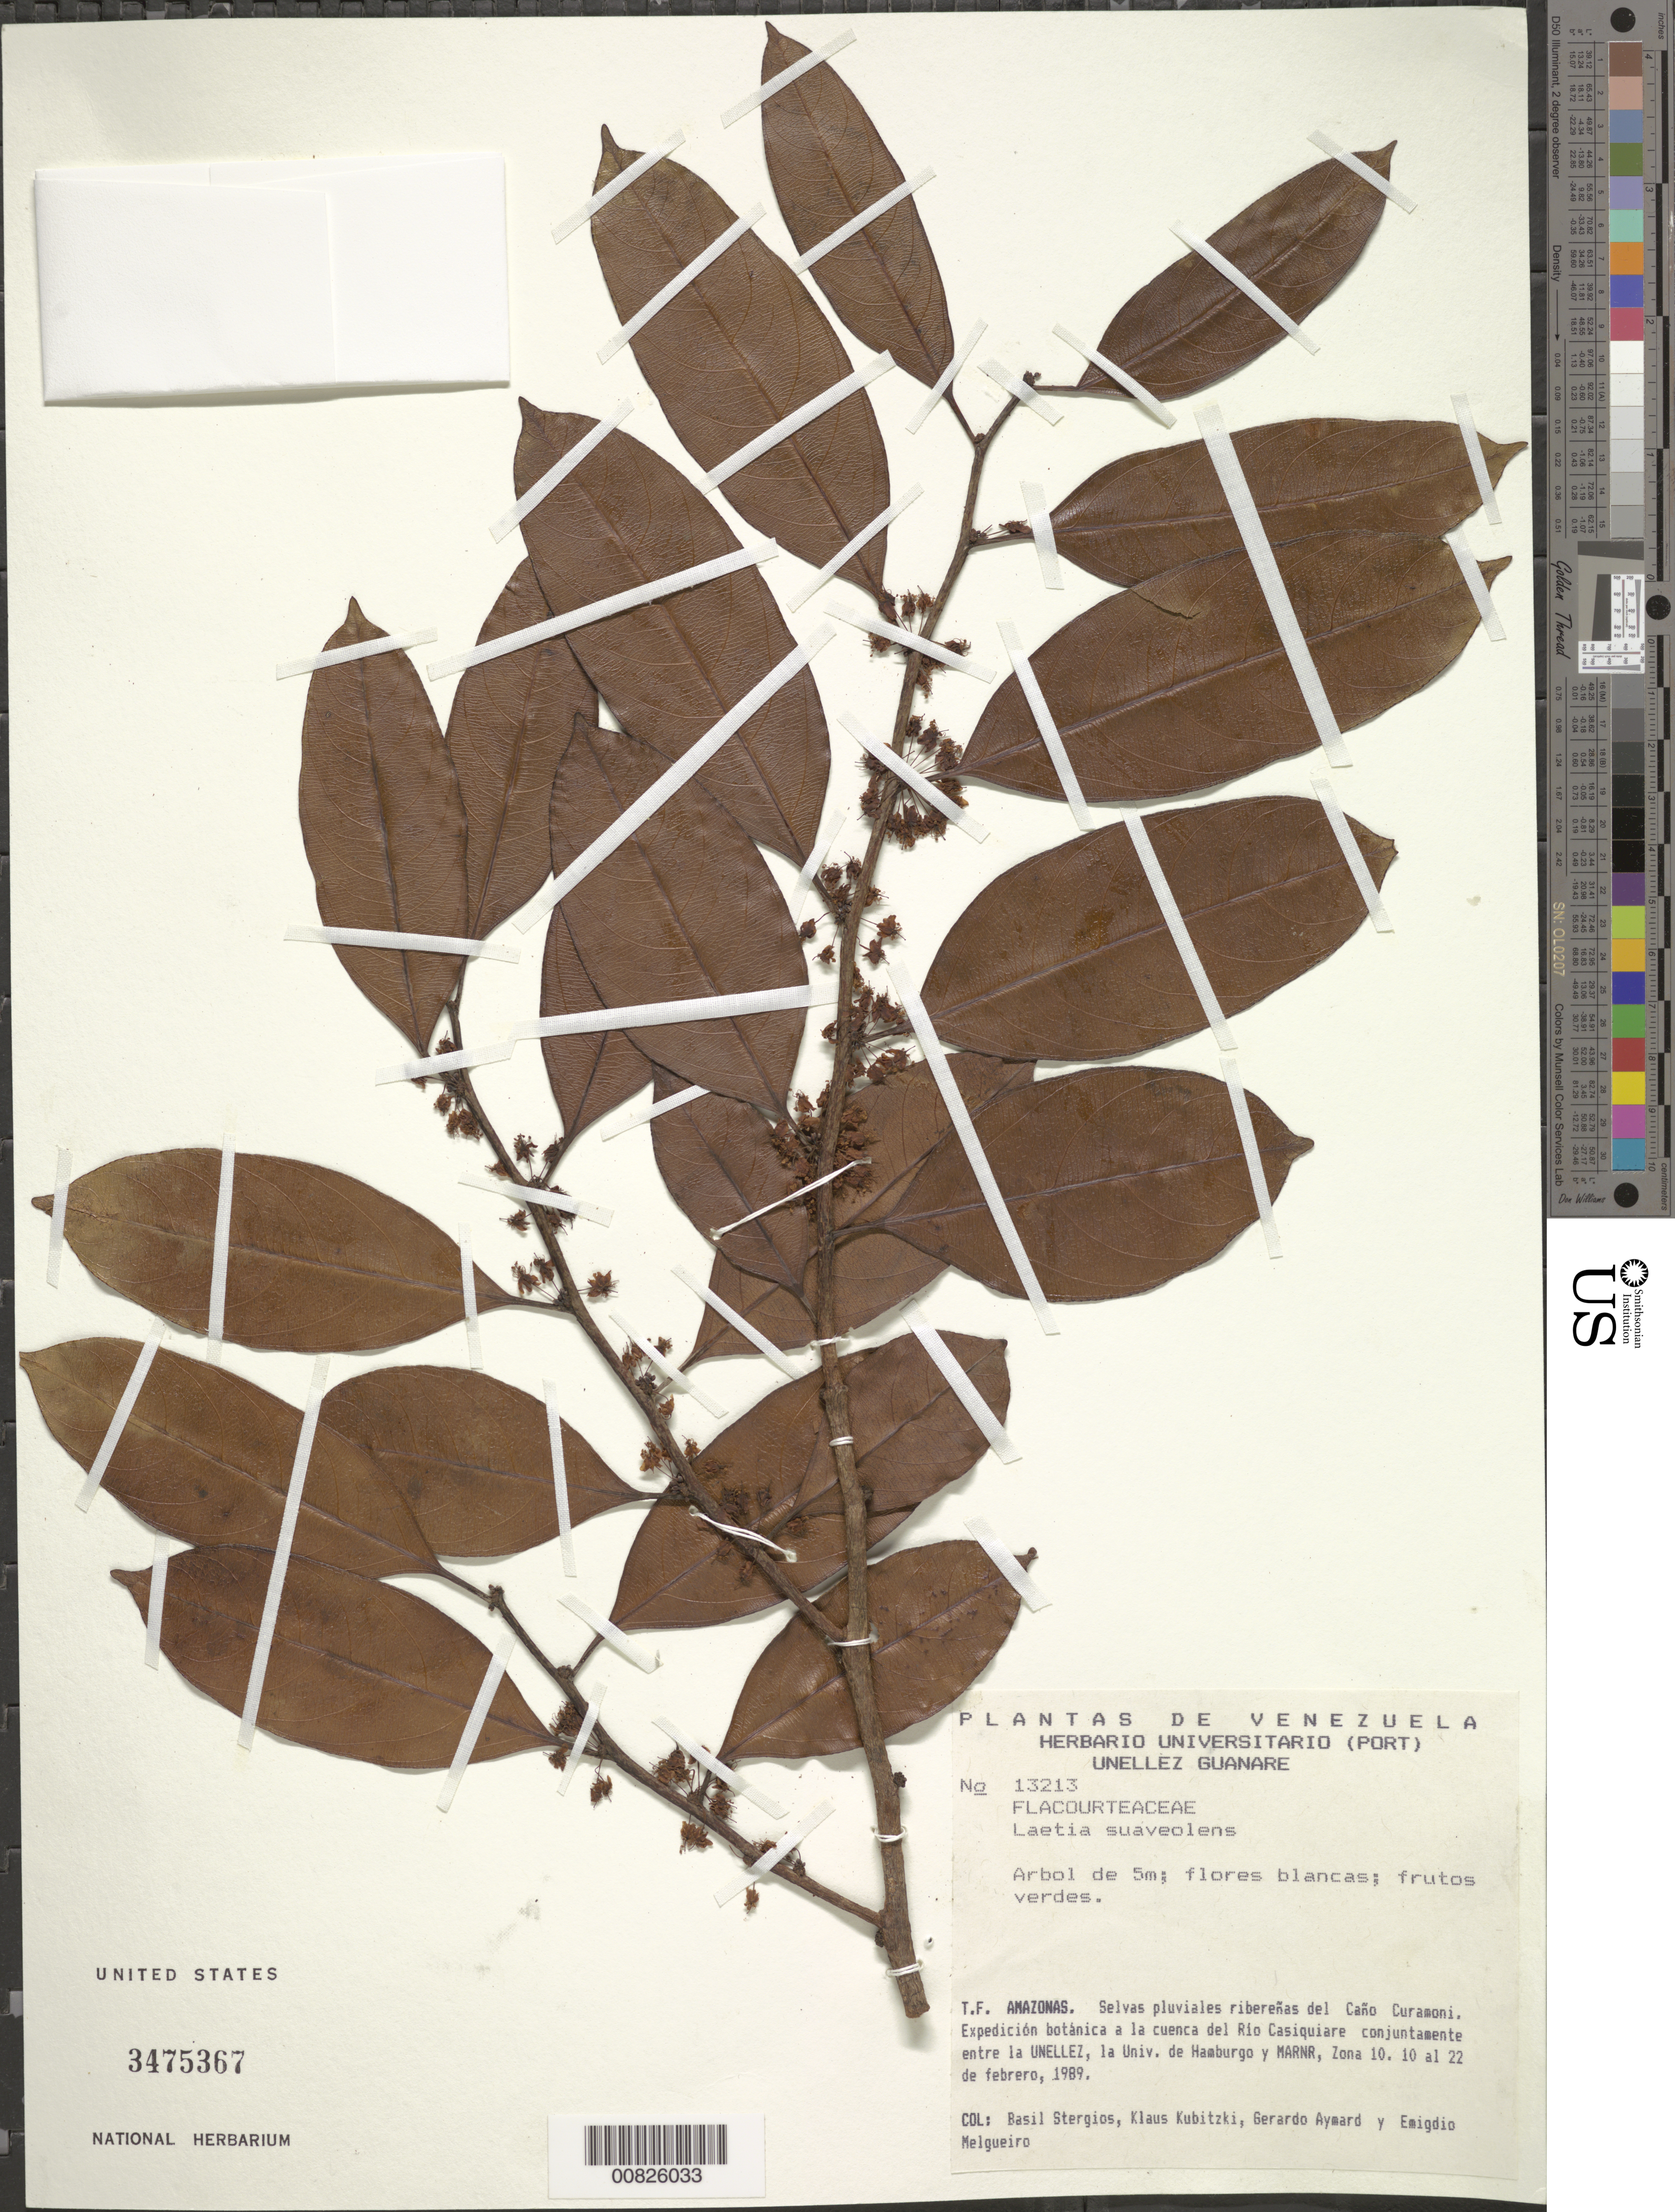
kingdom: Plantae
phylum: Tracheophyta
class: Magnoliopsida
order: Malpighiales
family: Salicaceae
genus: Laetia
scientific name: Laetia suaveolens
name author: (Poepp.) Benth.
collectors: B. G. Stergios, K. Kubitzki, G. A. Aymard & E. Melgueiro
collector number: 13213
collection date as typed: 10-Feb-89 to 22-Feb-89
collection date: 1989-02-10/1989-02-22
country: Venezuela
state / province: Amazonas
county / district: Río Negro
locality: Caño Curamoni, cuenca del río Casiquiare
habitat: Selvas pluviales riberenas del cano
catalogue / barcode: US 3475367